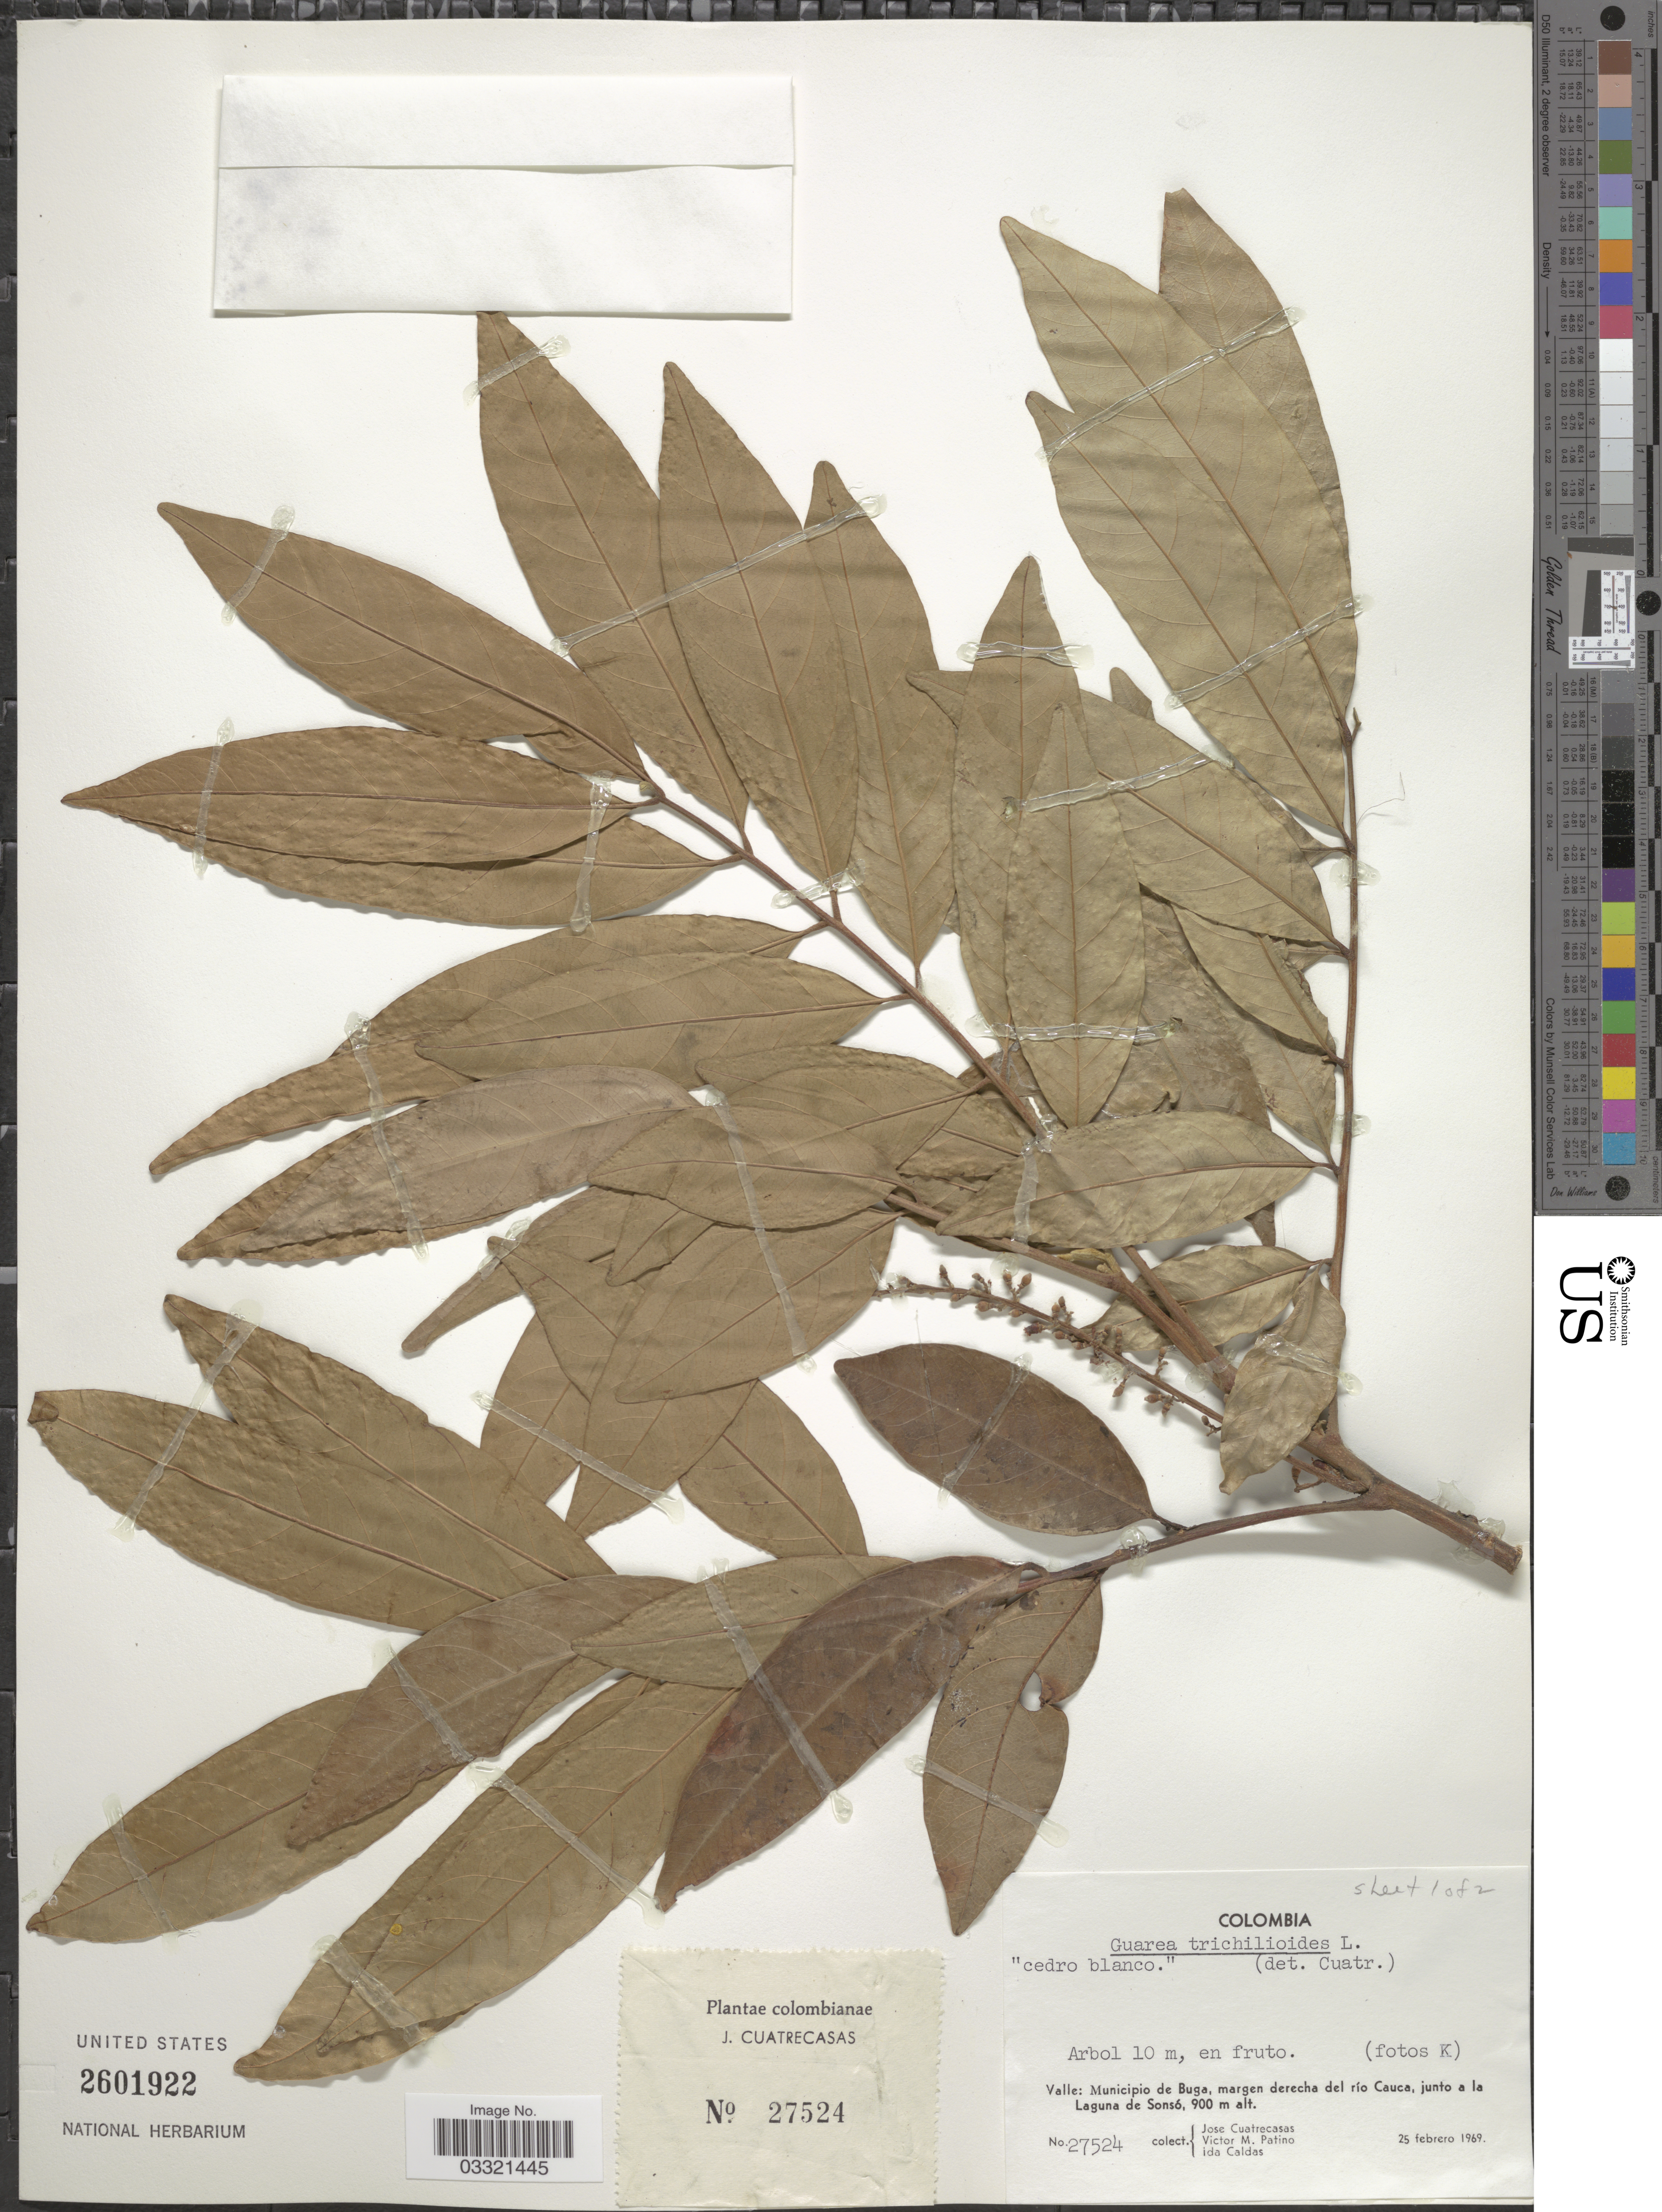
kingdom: Plantae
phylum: Tracheophyta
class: Magnoliopsida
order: Sapindales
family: Meliaceae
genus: Guarea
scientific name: Guarea guidonia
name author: (L.) Sleumer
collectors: J. Cuatrecasas, V. M. Patiño & I. Caldas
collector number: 27524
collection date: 1969-02-25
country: Colombia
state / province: Valle del Cauca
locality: Valle: Municipio de Buga, margen derecha del río Cauca, junto a la Laguna de Sonsó.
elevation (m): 900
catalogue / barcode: US 2601922